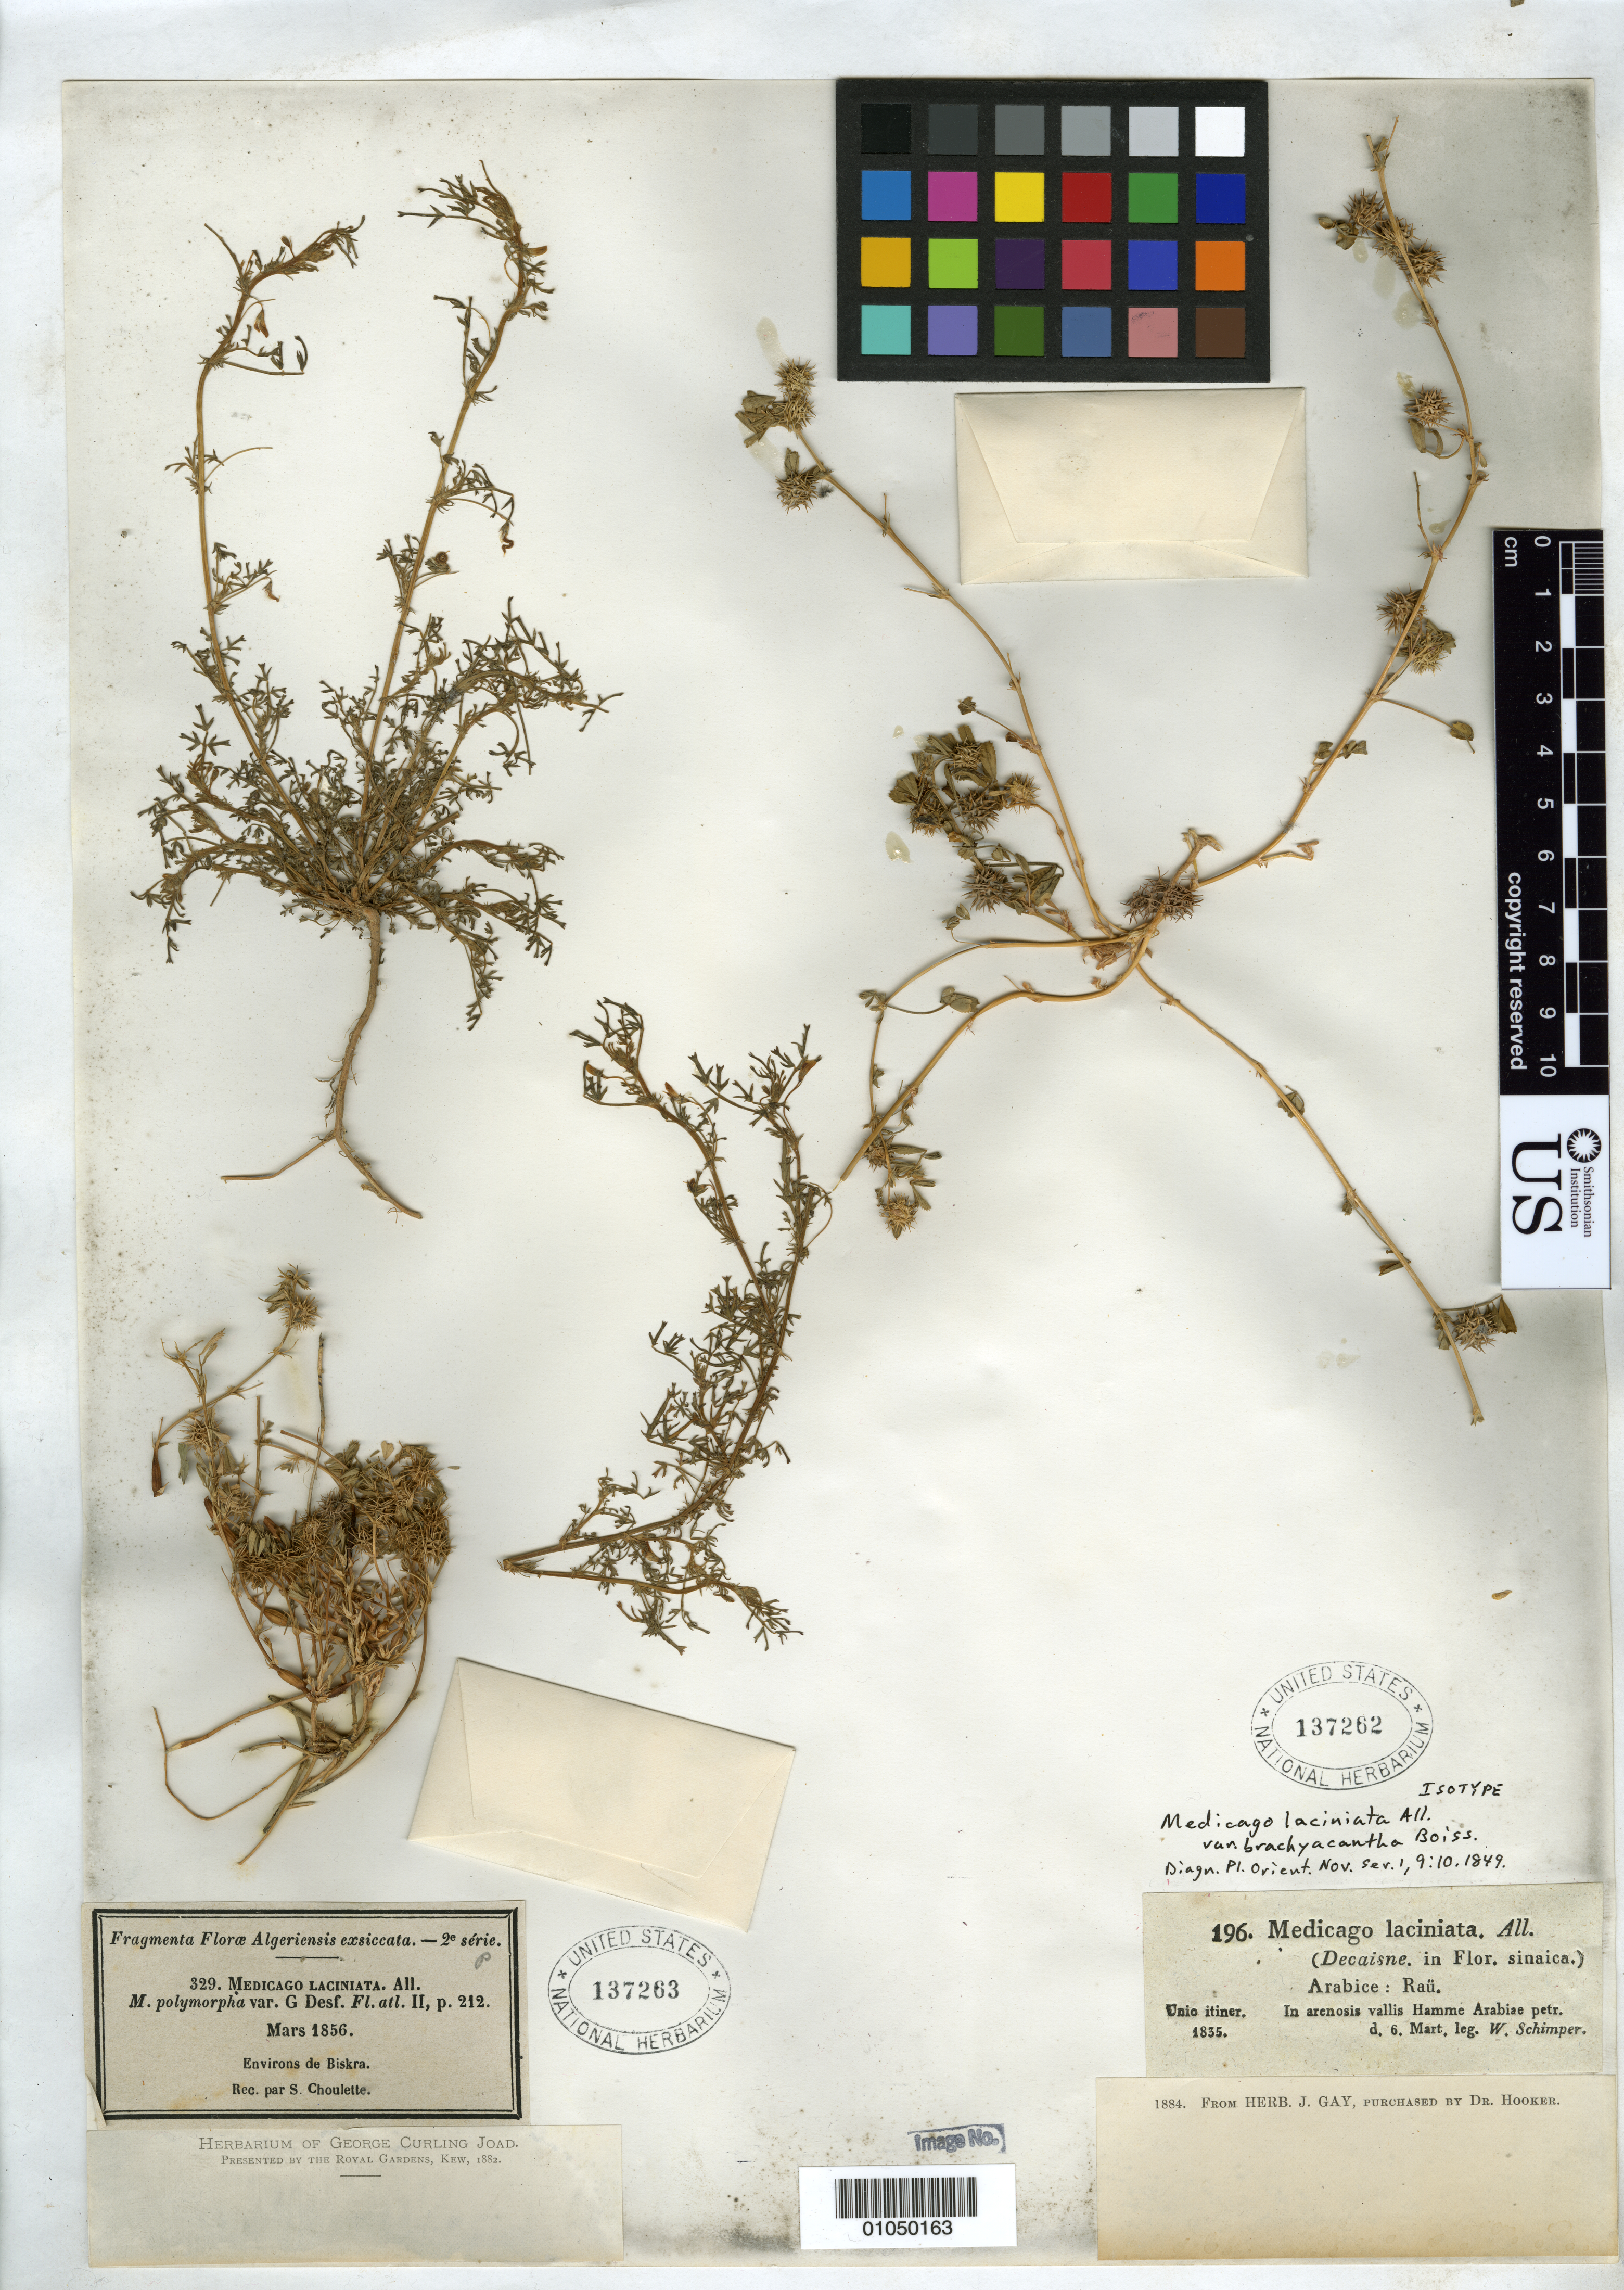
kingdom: Plantae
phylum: Tracheophyta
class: Magnoliopsida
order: Fabales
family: Fabaceae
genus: Medicago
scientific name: Medicago laciniata var. brachyacantha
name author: Boiss.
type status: Type Collection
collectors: G. W. Schimper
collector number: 196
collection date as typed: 06 Mar 1835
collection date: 1835-03-06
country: Egypt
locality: In arenosis vallis Hamme Arabiae petr. [Protologue, "Hab. In arena mobili deserti Arabiae Petraea cum Hippocrepide cornigera Boiss., ad Wadi Hamme"]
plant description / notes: Non-type specimen is mounted on left-hand side of sheet.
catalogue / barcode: US 137262